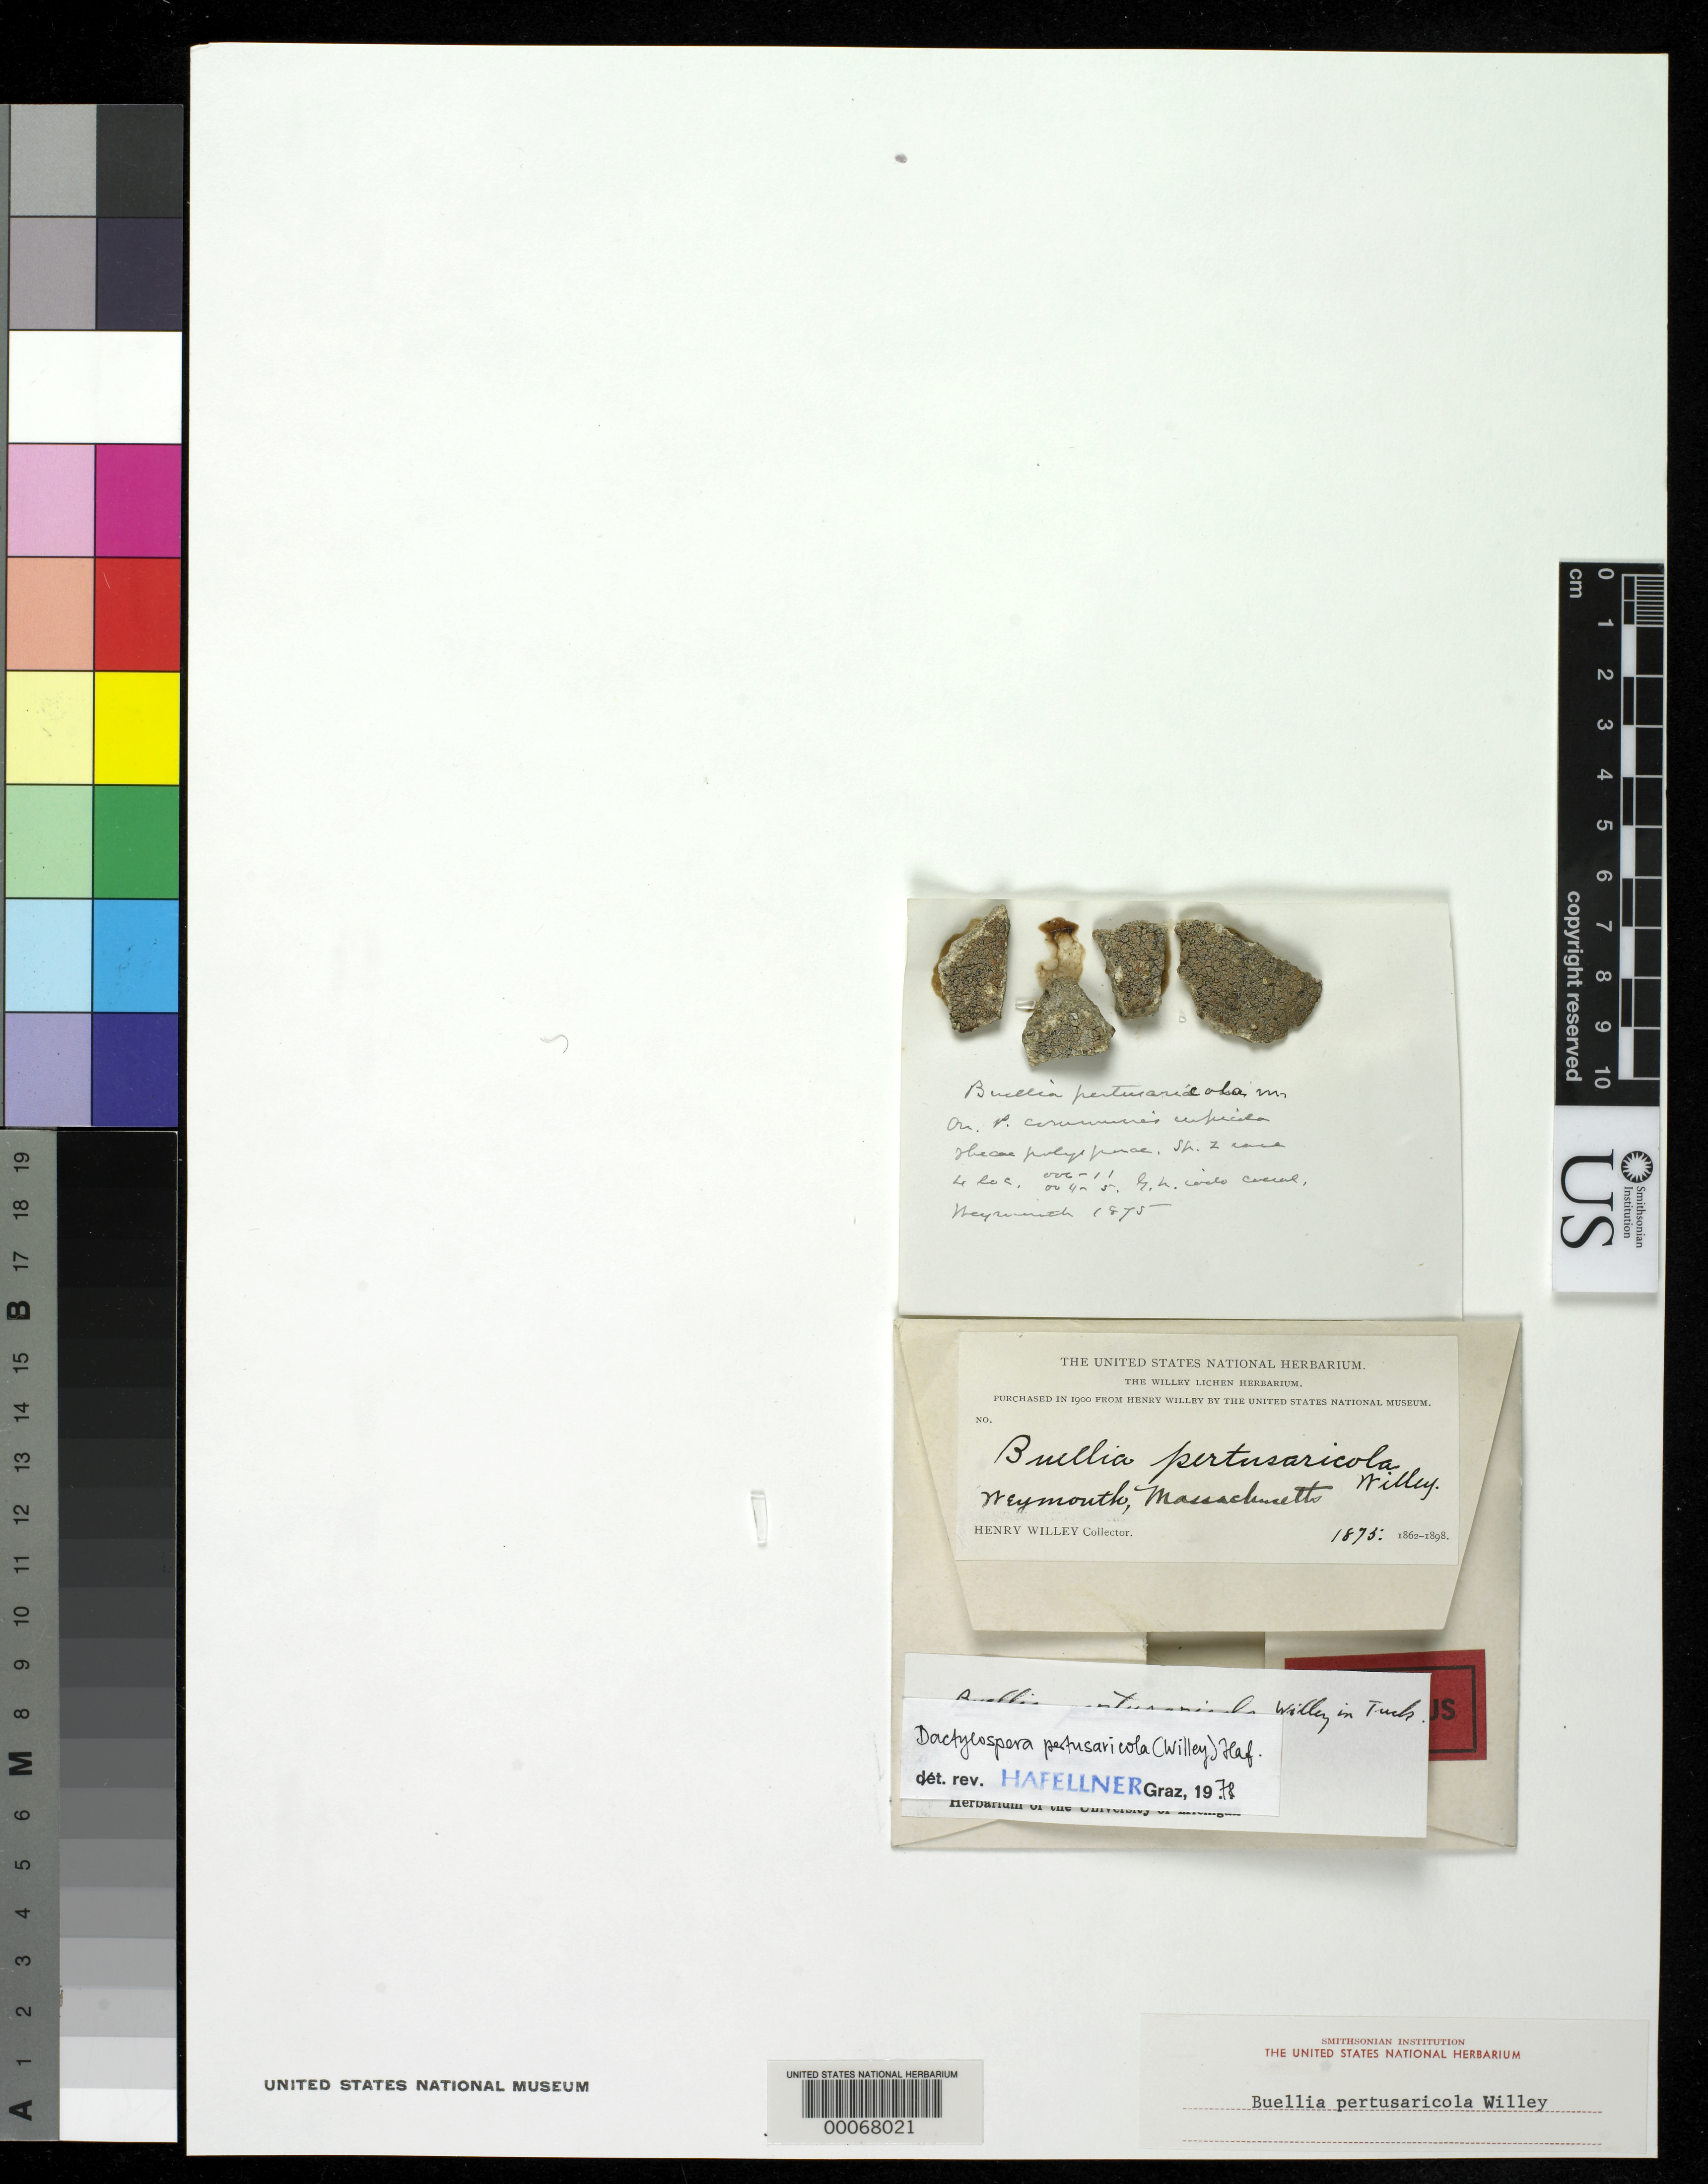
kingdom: Fungi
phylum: Ascomycota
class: Lecanoromycetes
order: Caliciales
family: Caliciaceae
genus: Buellia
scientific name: Buellia pertusaricola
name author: Willey in Tuck.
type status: Isotype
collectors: H. Willey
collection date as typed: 1875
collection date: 1875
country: United States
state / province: Massachusetts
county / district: Norfolk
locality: Weymouth.